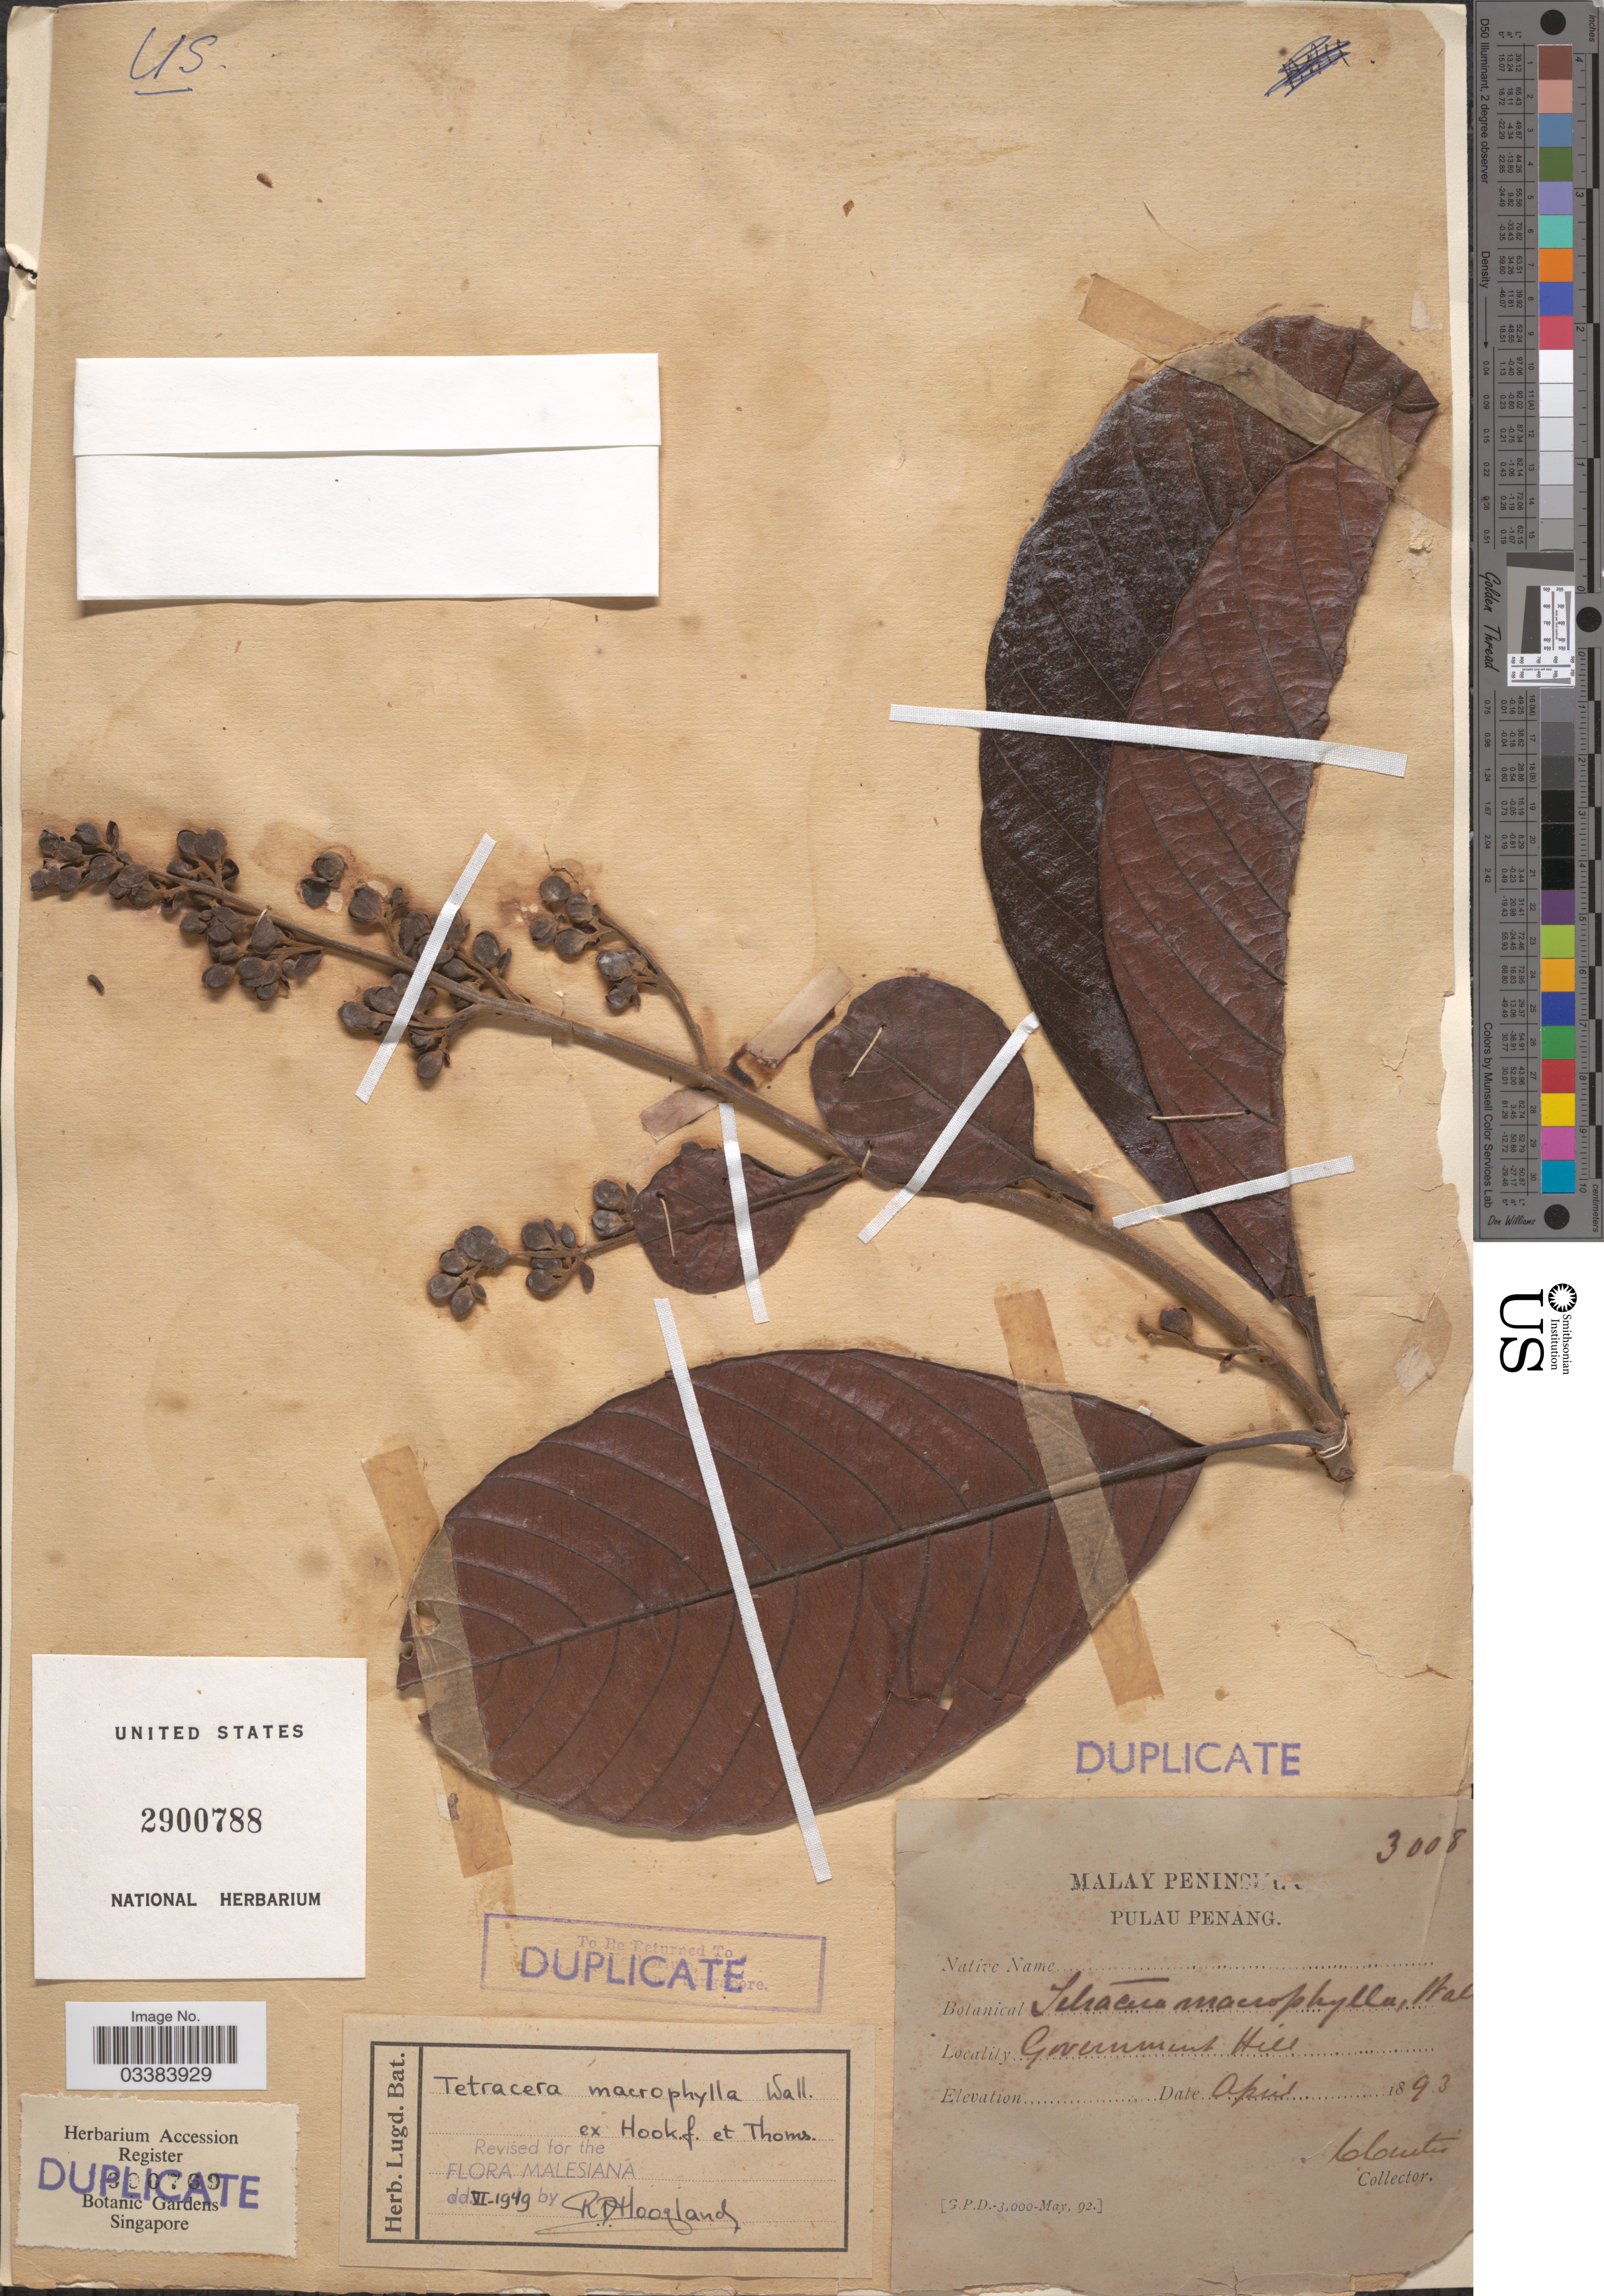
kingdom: Plantae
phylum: Tracheophyta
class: Magnoliopsida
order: Dilleniales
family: Dilleniaceae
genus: Tetracera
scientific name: Tetracera macrophylla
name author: Wall. ex Hook. f. & Thomson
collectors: C. Curtis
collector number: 3008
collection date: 1893-04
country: Malaysia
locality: Malay Peninsula. Pulau Penang. Government Hill.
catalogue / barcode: US 2900788